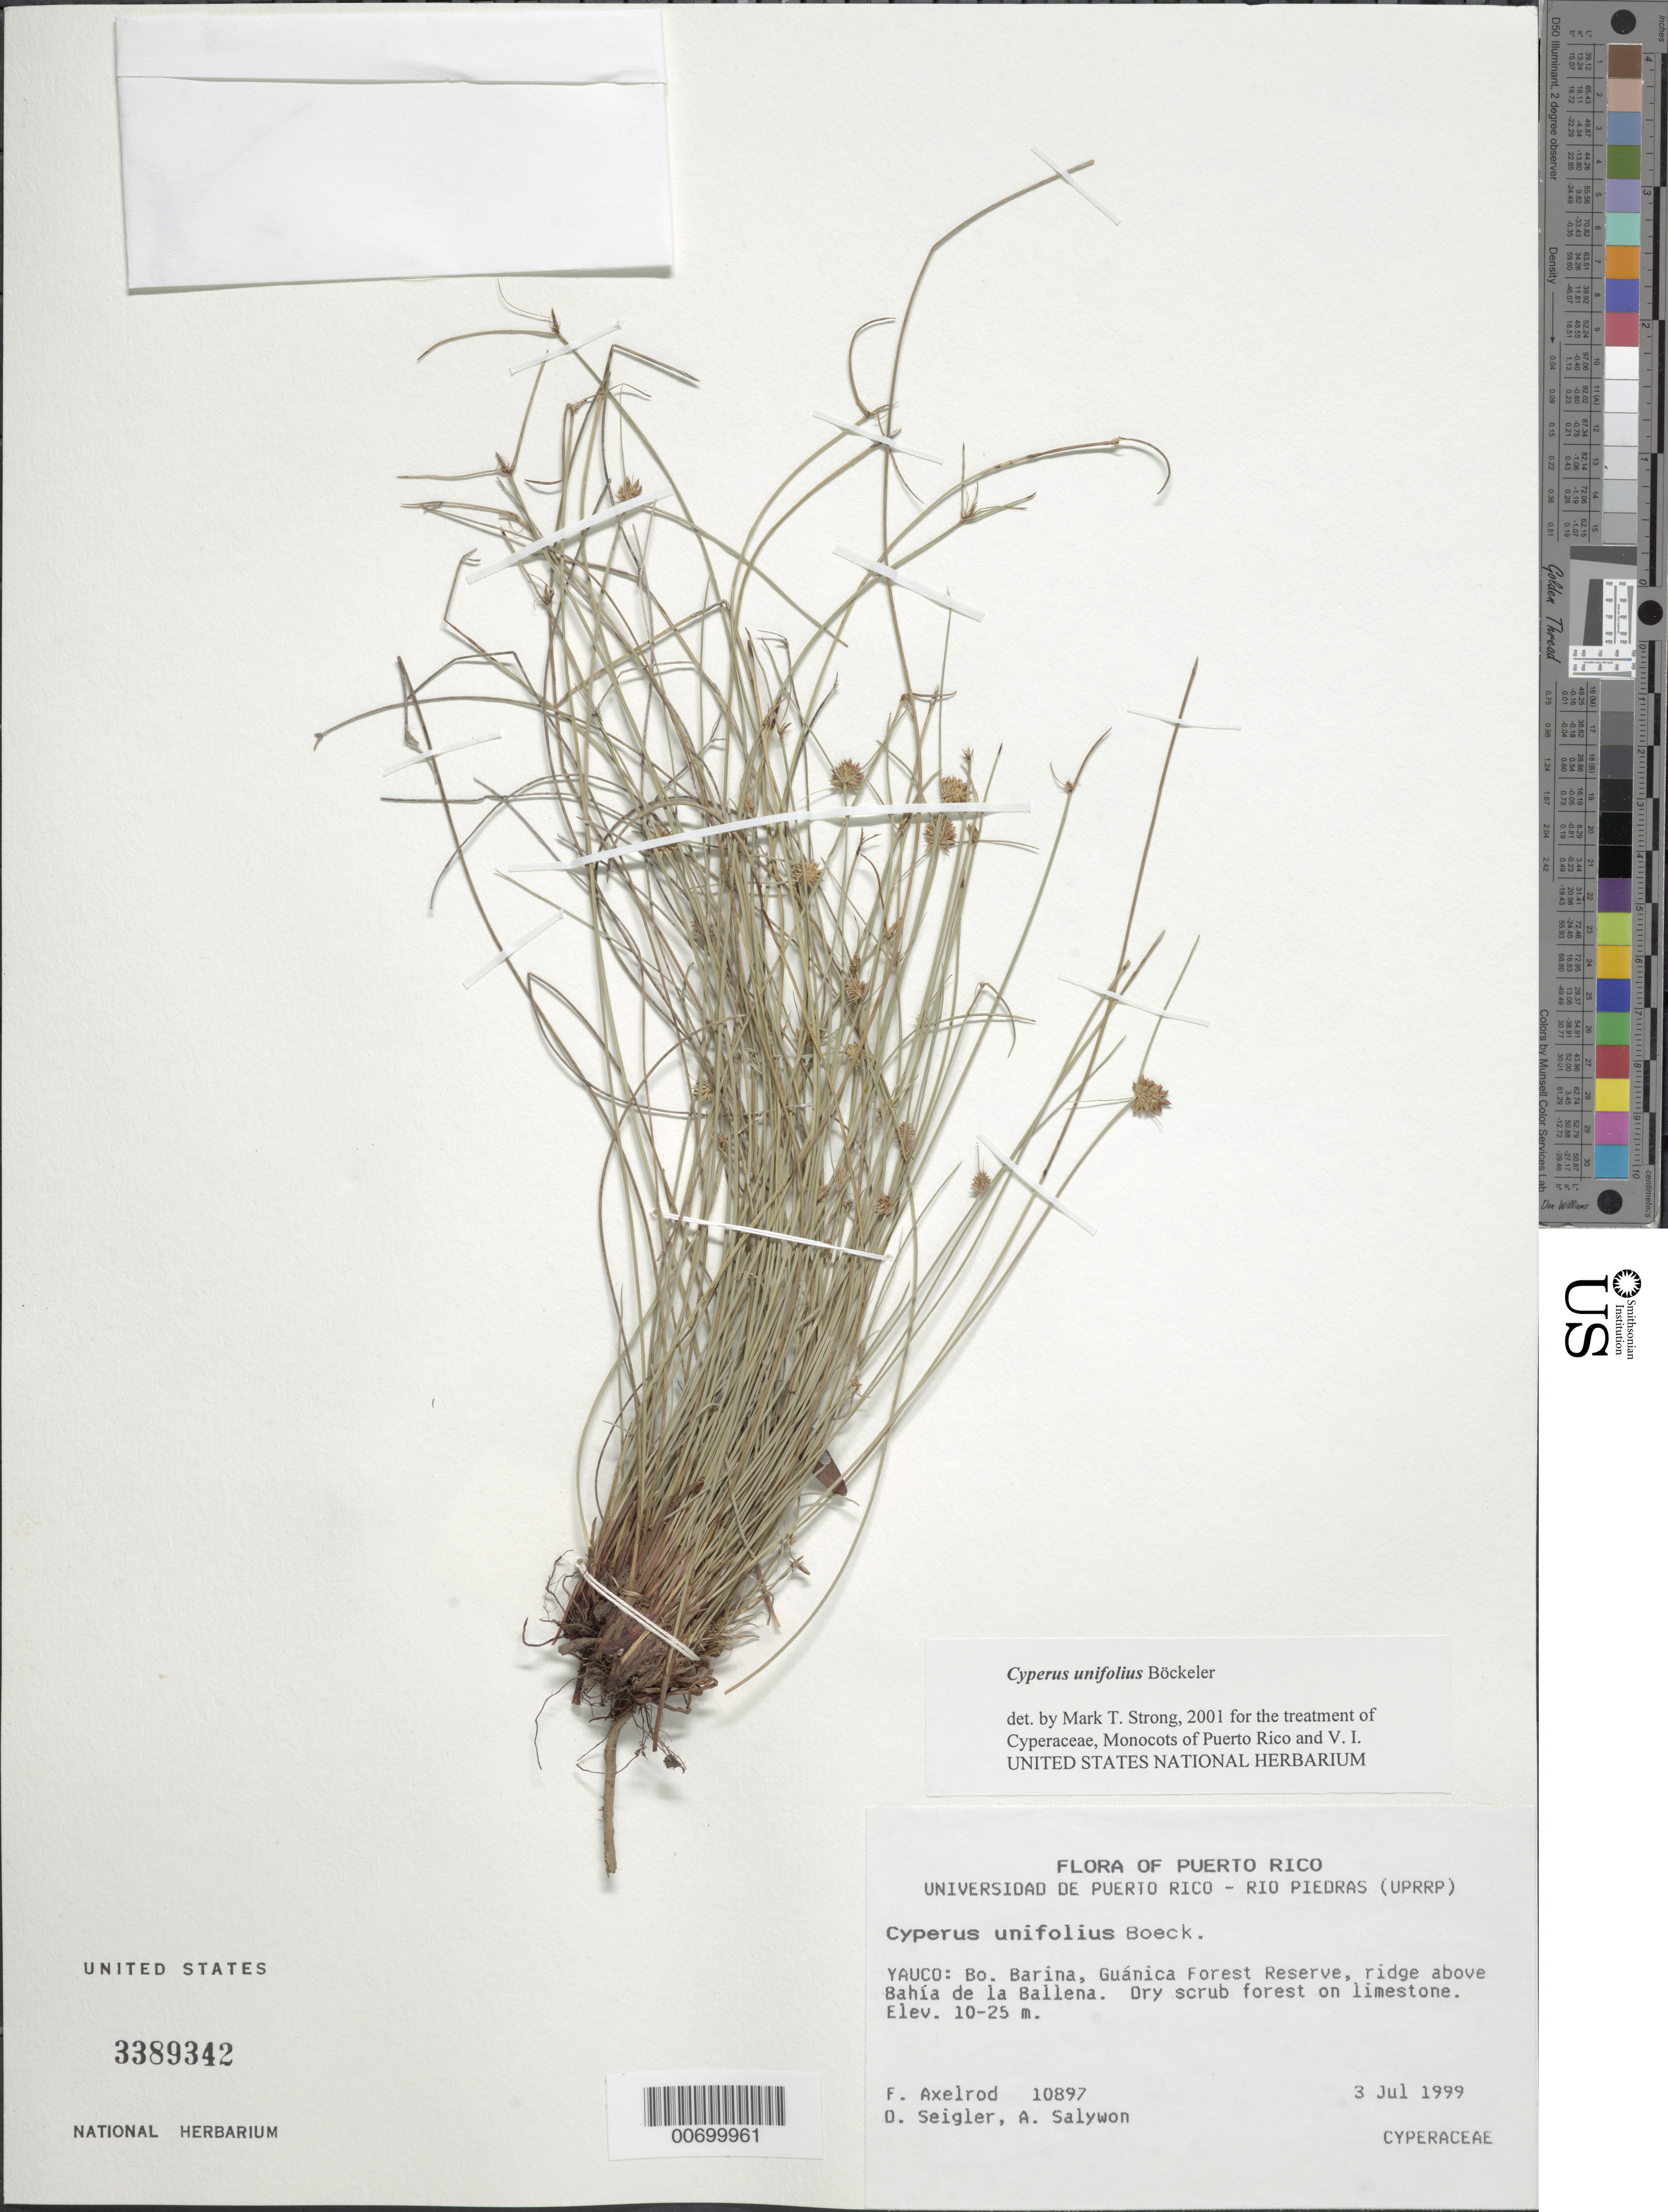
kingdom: Plantae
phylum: Tracheophyta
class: Liliopsida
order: Poales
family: Cyperaceae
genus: Cyperus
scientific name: Cyperus unifolius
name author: Boeckeler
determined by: Strong, M. T., (US), Smithsonian Institution - National Museum of Natural History (UNITED STATES)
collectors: F. S. Axelrod, D. Seigler & A. M. Salywon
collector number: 10897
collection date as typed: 03 Jul 1999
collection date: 1999-07-03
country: Puerto Rico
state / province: Guánica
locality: Bo. Barina, Guanica Forest Reserve, ridge above Bahía de la Ballena.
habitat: Dry scrub forest on limestone.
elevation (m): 10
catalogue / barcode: US 3389342